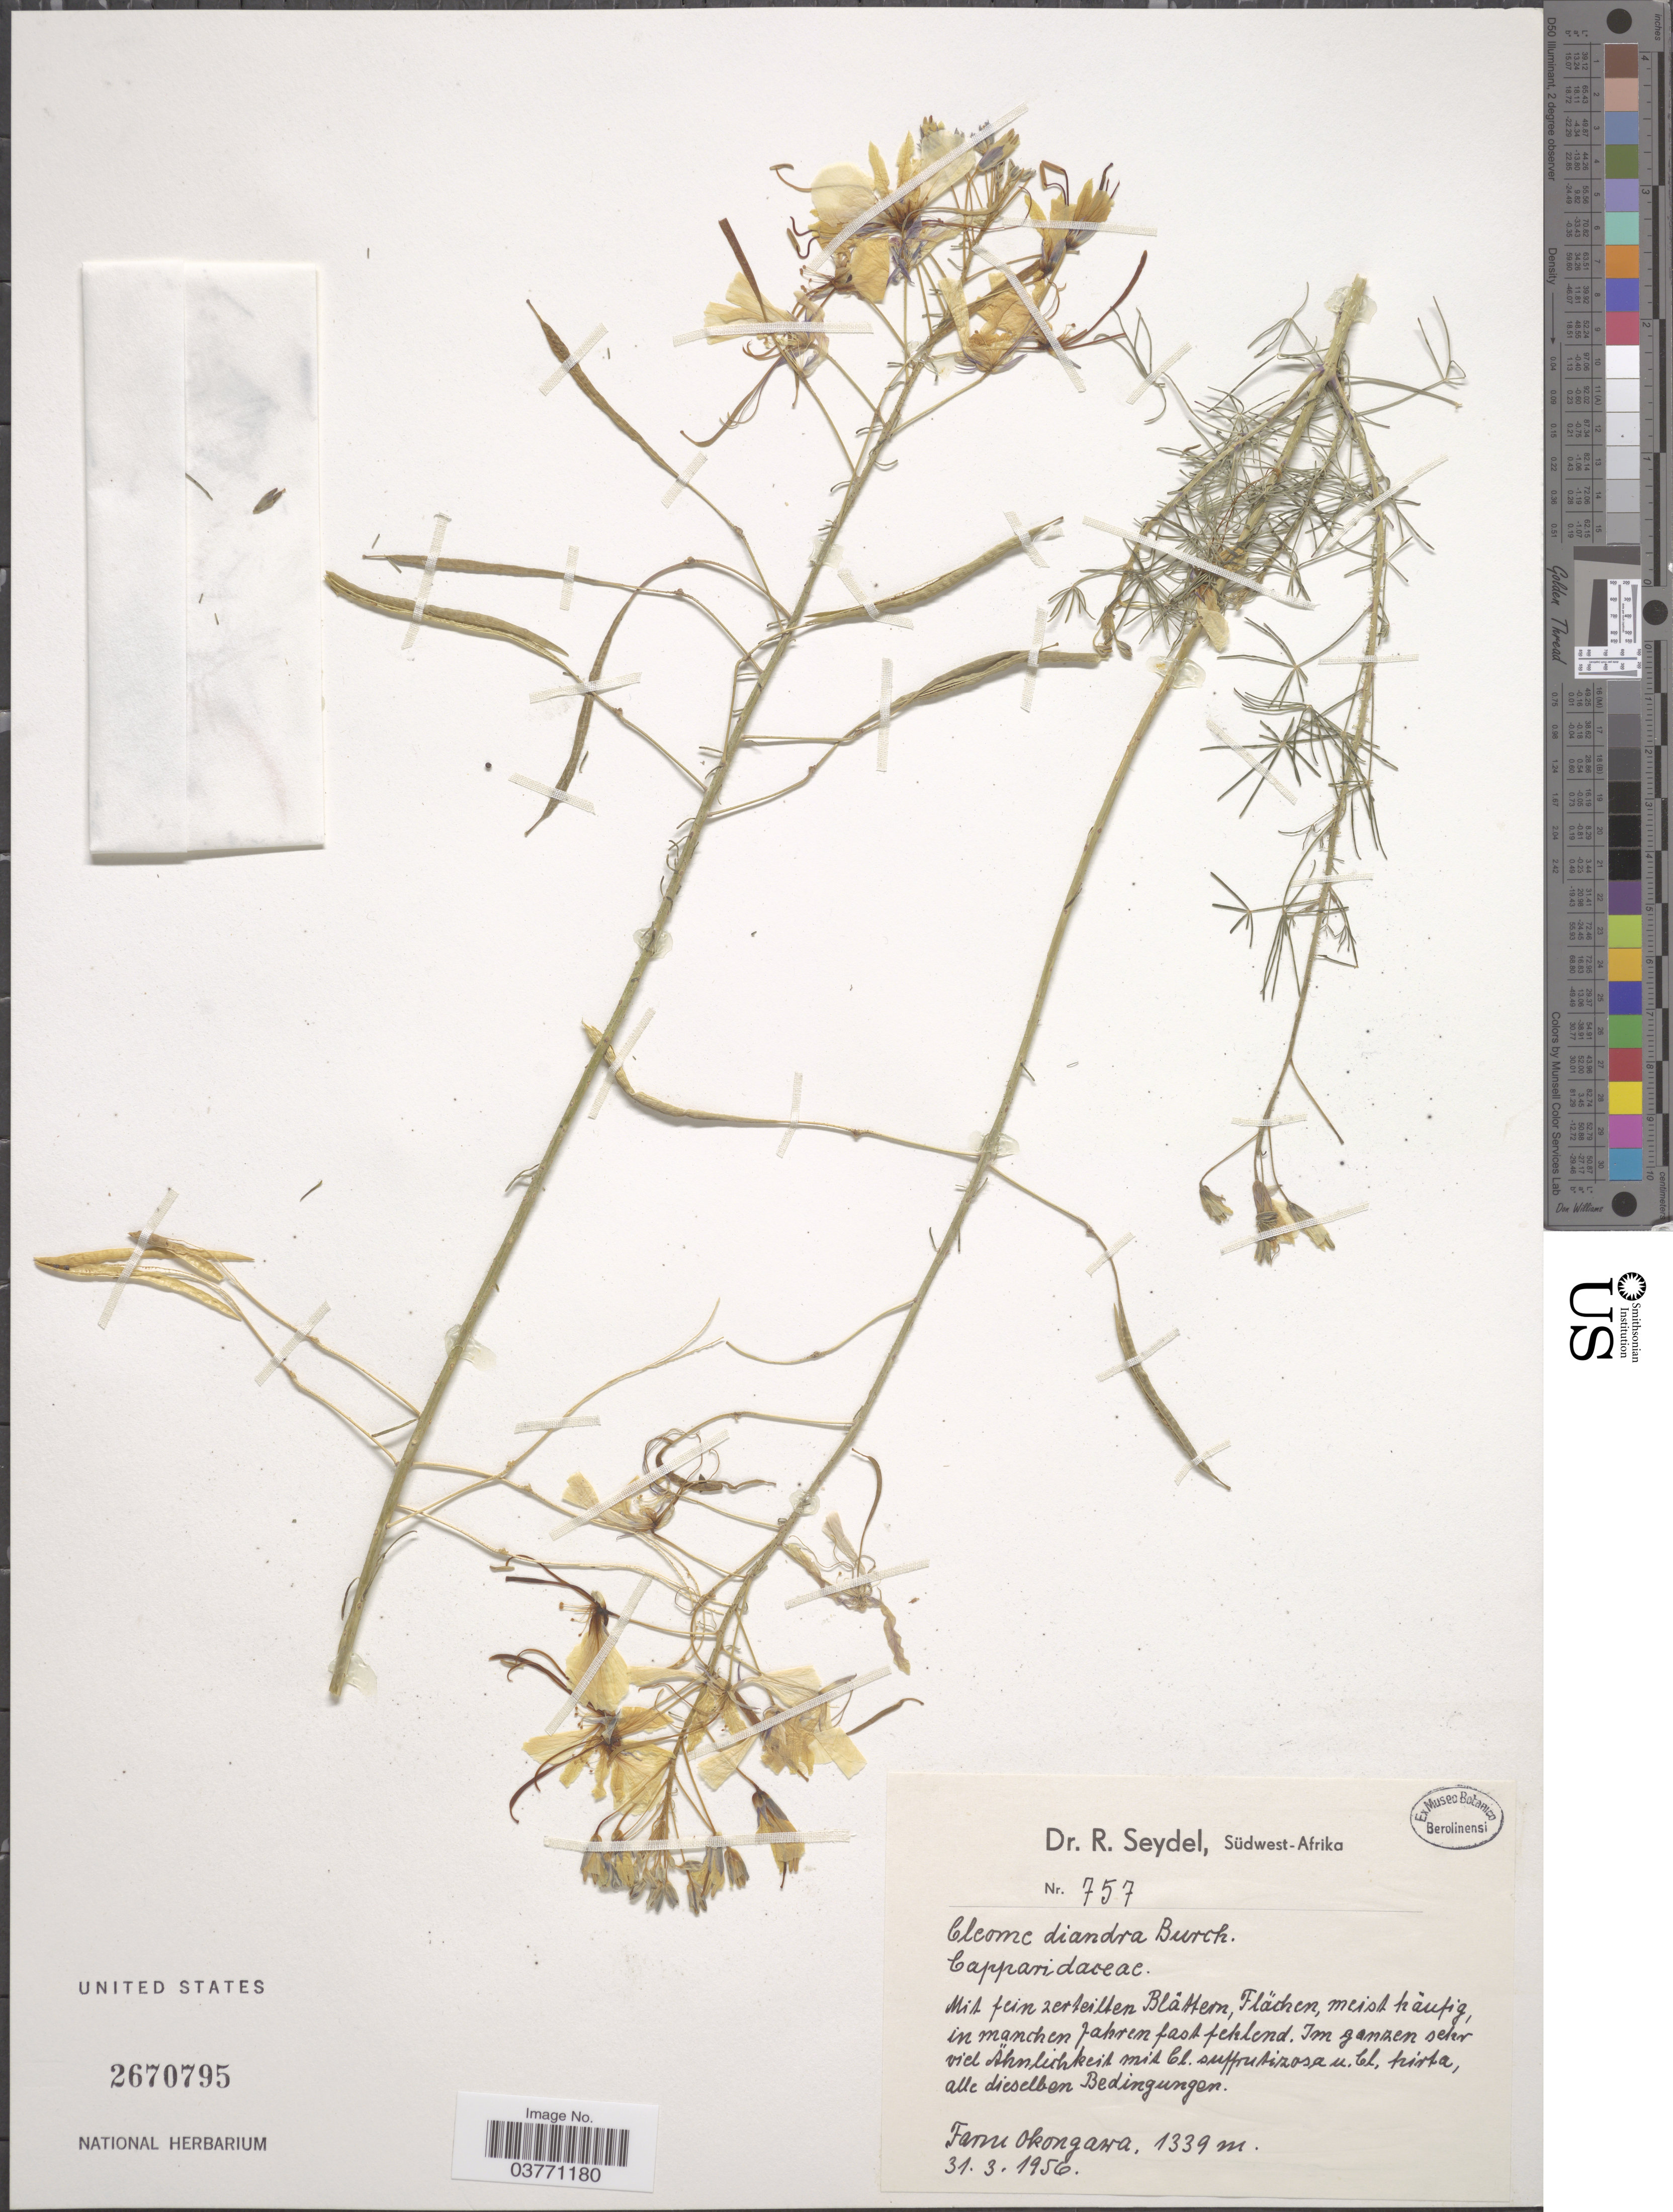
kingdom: Plantae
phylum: Tracheophyta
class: Magnoliopsida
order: Brassicales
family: Cleomaceae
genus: Coalisina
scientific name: Coalisina angustifolia var. diandra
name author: (Burch.) Roalson & J.C. Hall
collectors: R. Seydel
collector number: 757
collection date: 1956-03-31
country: Namibia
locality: Südwest-Afrika. Farm Okongawa.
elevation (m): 1339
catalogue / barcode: US 2670795